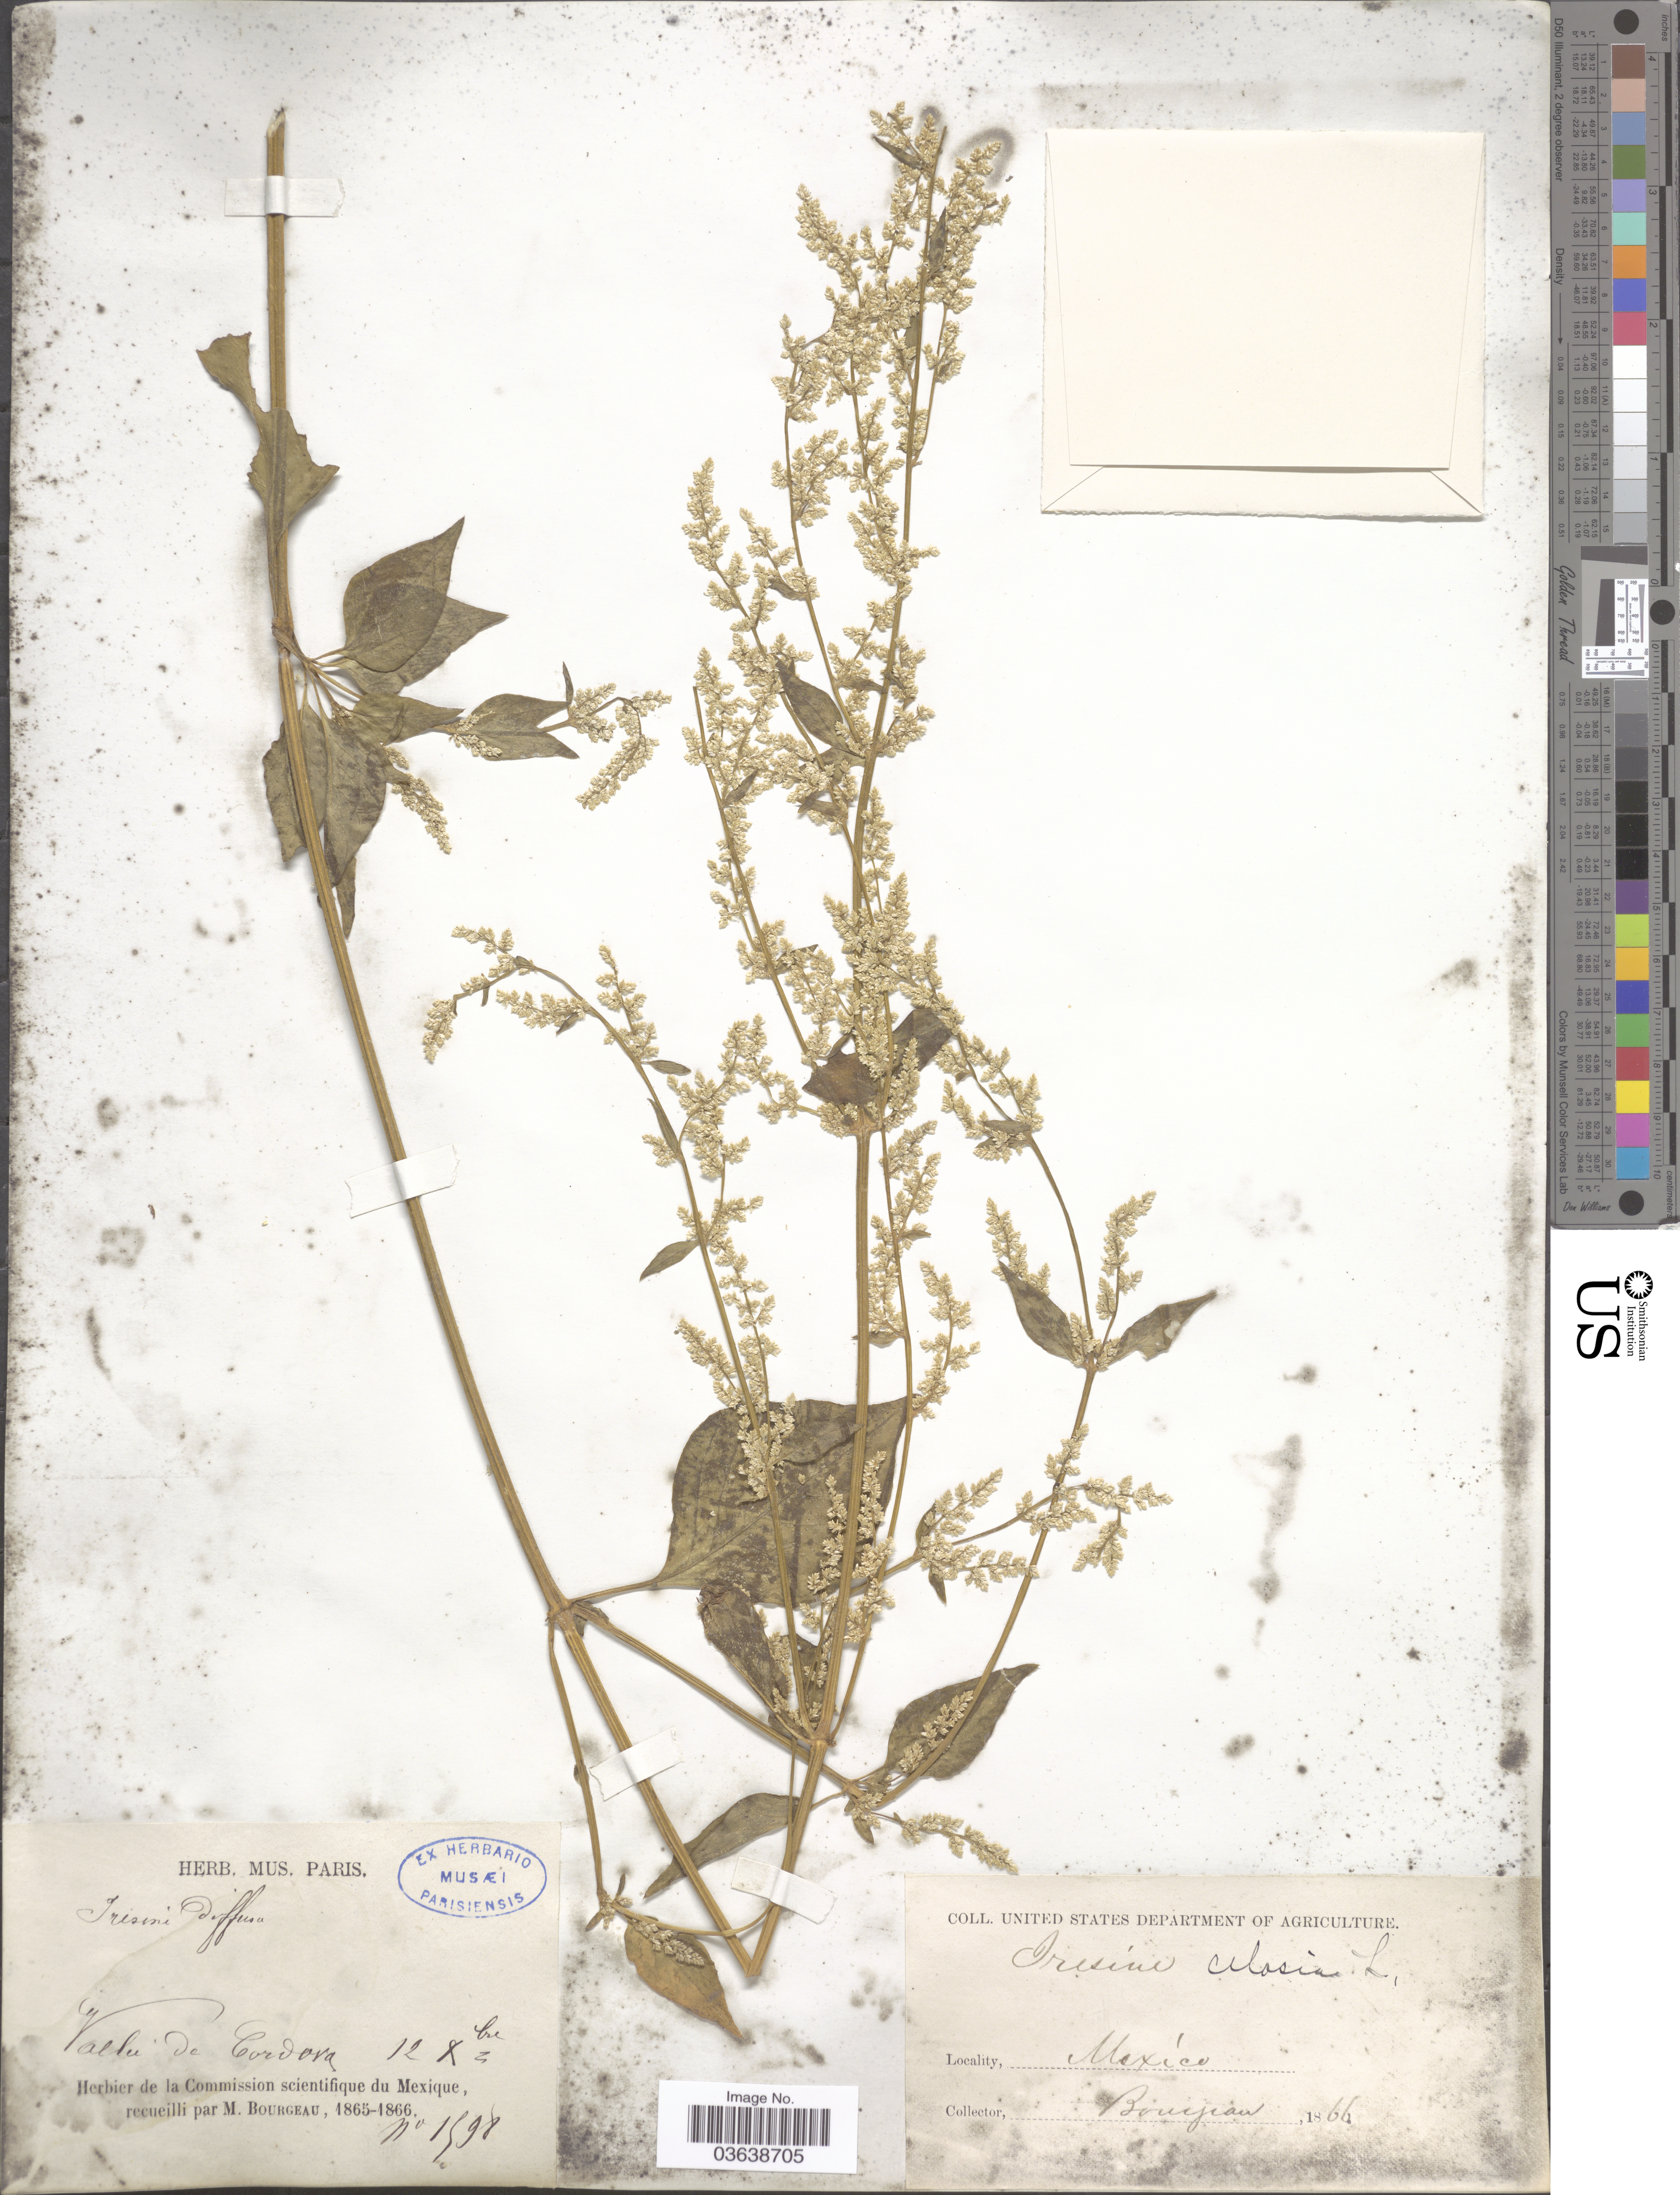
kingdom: Plantae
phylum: Tracheophyta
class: Magnoliopsida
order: Caryophyllales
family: Amaranthaceae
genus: Iresine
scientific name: Iresine celosia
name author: L.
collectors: M. Bourgeau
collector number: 1598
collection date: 1866-12-12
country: Mexico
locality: Vallée de Cordova.